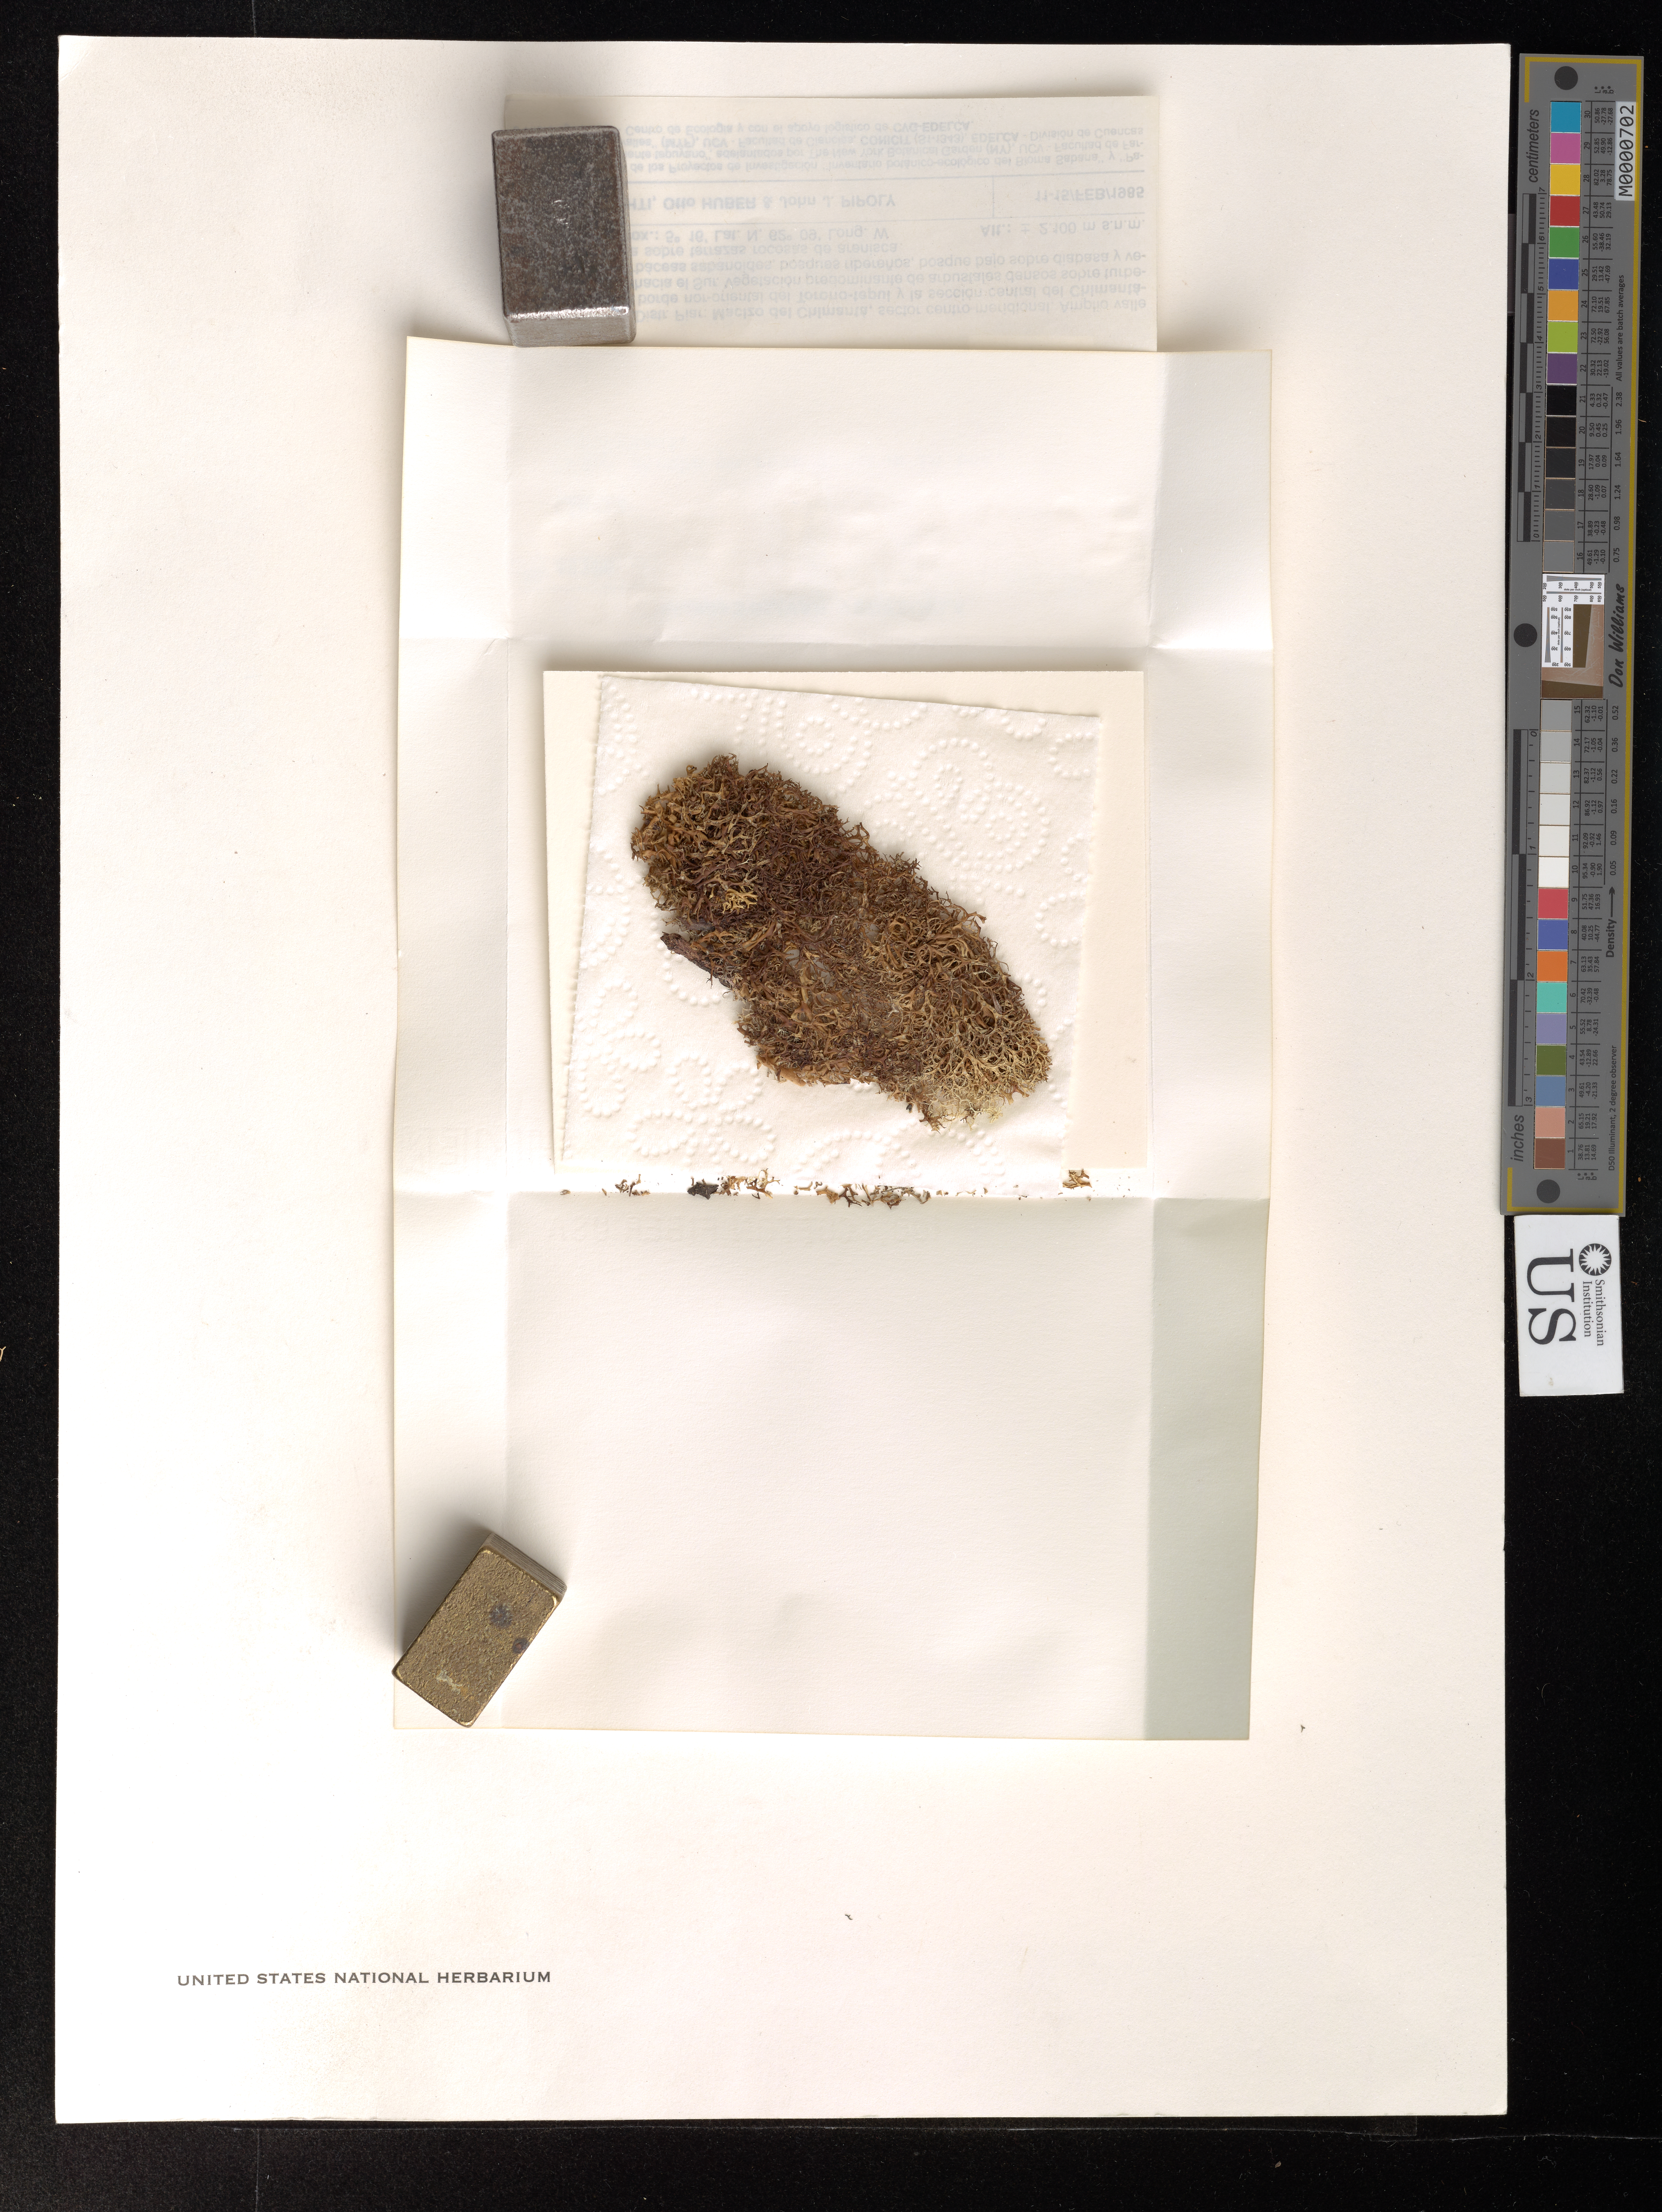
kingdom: Fungi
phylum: Ascomycota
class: Lecanoromycetes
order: Lecanorales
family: Cladoniaceae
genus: Cladia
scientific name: Cladia globosa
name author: Ahti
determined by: Ahti, Teuvo T.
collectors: T. T. Ahti, O. Huber & J. Pipoly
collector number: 45186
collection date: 1985-02-11/1985-02-15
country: Venezuela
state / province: Bolívar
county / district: Piar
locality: Macizo del Chimantá, sector centro-meridional. Amplio valle ubicado entre el borde nor-oriental del Torono-tepui y la sección central del Chimantá-tepui, drenado hacia el Sur.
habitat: Vegetación predominante de arbustales densos sobre turberas, praderas herbáceas, sabanoides, bosques ribereños, bosque bajo sobre diabasa y vegetación rupícola sobre terrazas rocosas de arenisca.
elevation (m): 2100